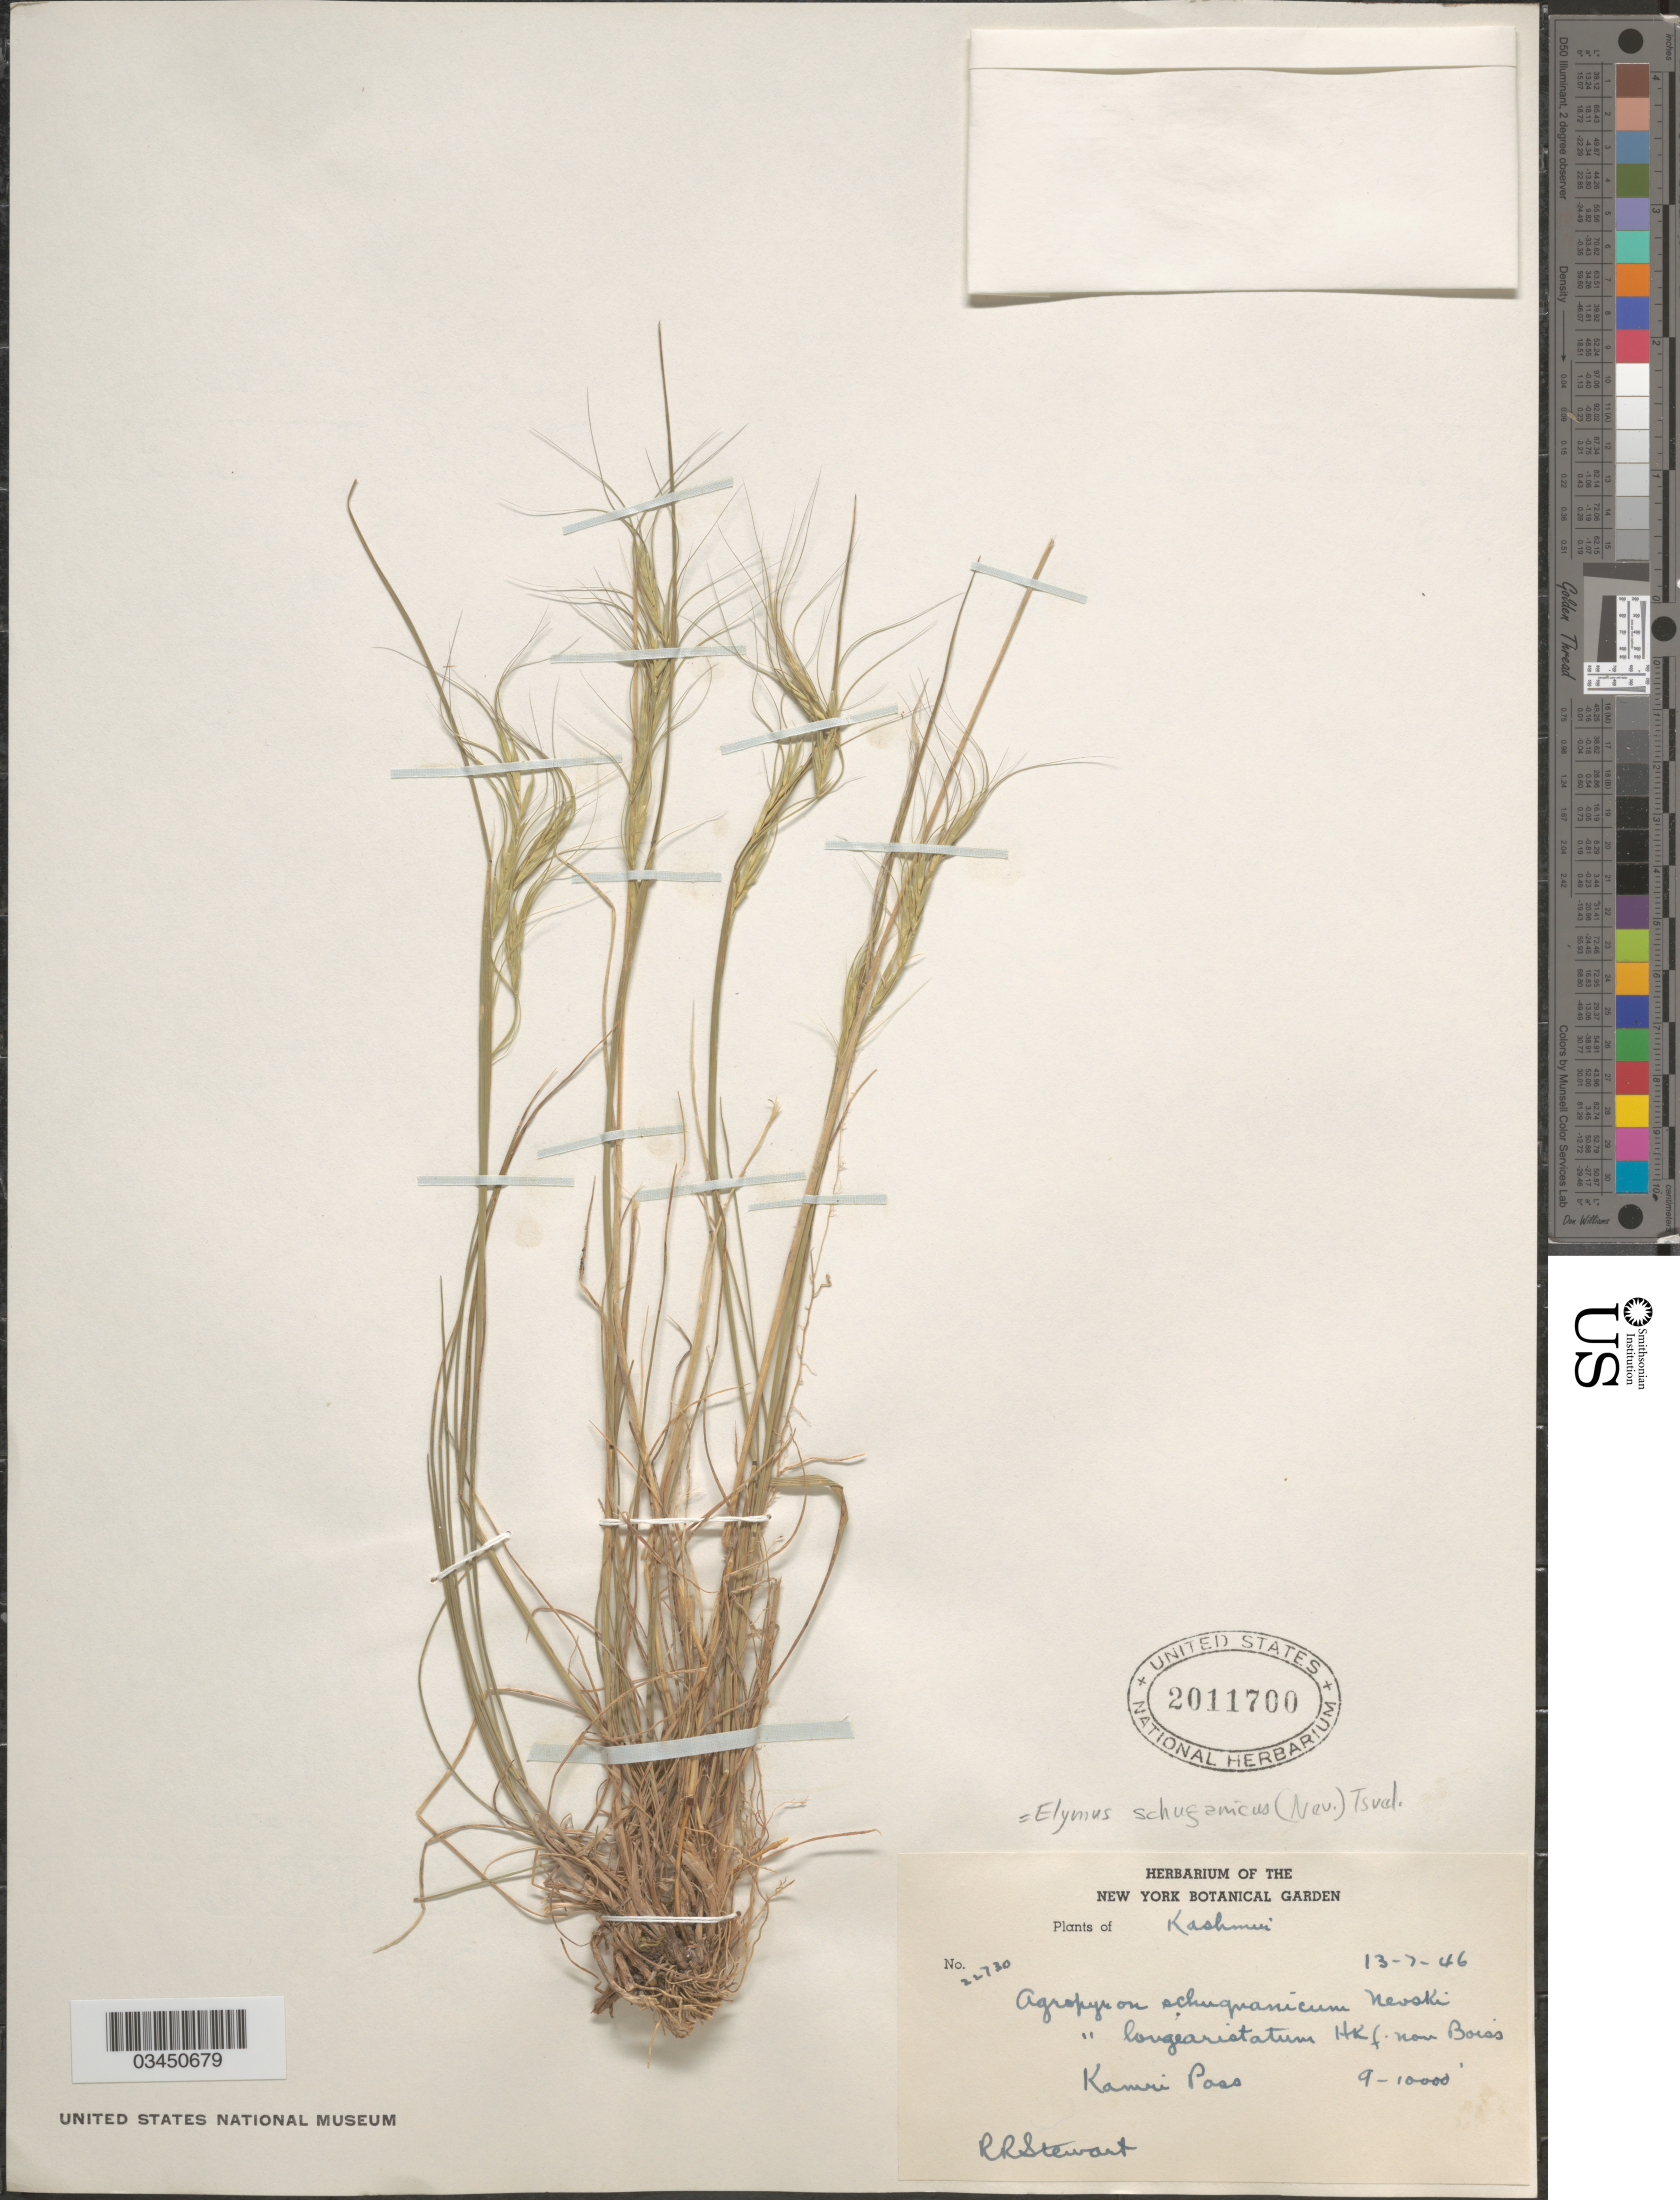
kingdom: Plantae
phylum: Tracheophyta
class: Liliopsida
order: Poales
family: Poaceae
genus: Elymus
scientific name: Elymus schugnanicus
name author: (Nevski) Tzvelev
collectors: R. Stewart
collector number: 22730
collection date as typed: Transcribed d/m/y: 13/7/46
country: India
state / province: Jammu and Kashmir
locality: Kashmir. Kamri Pass.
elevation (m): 2743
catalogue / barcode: US 2011700